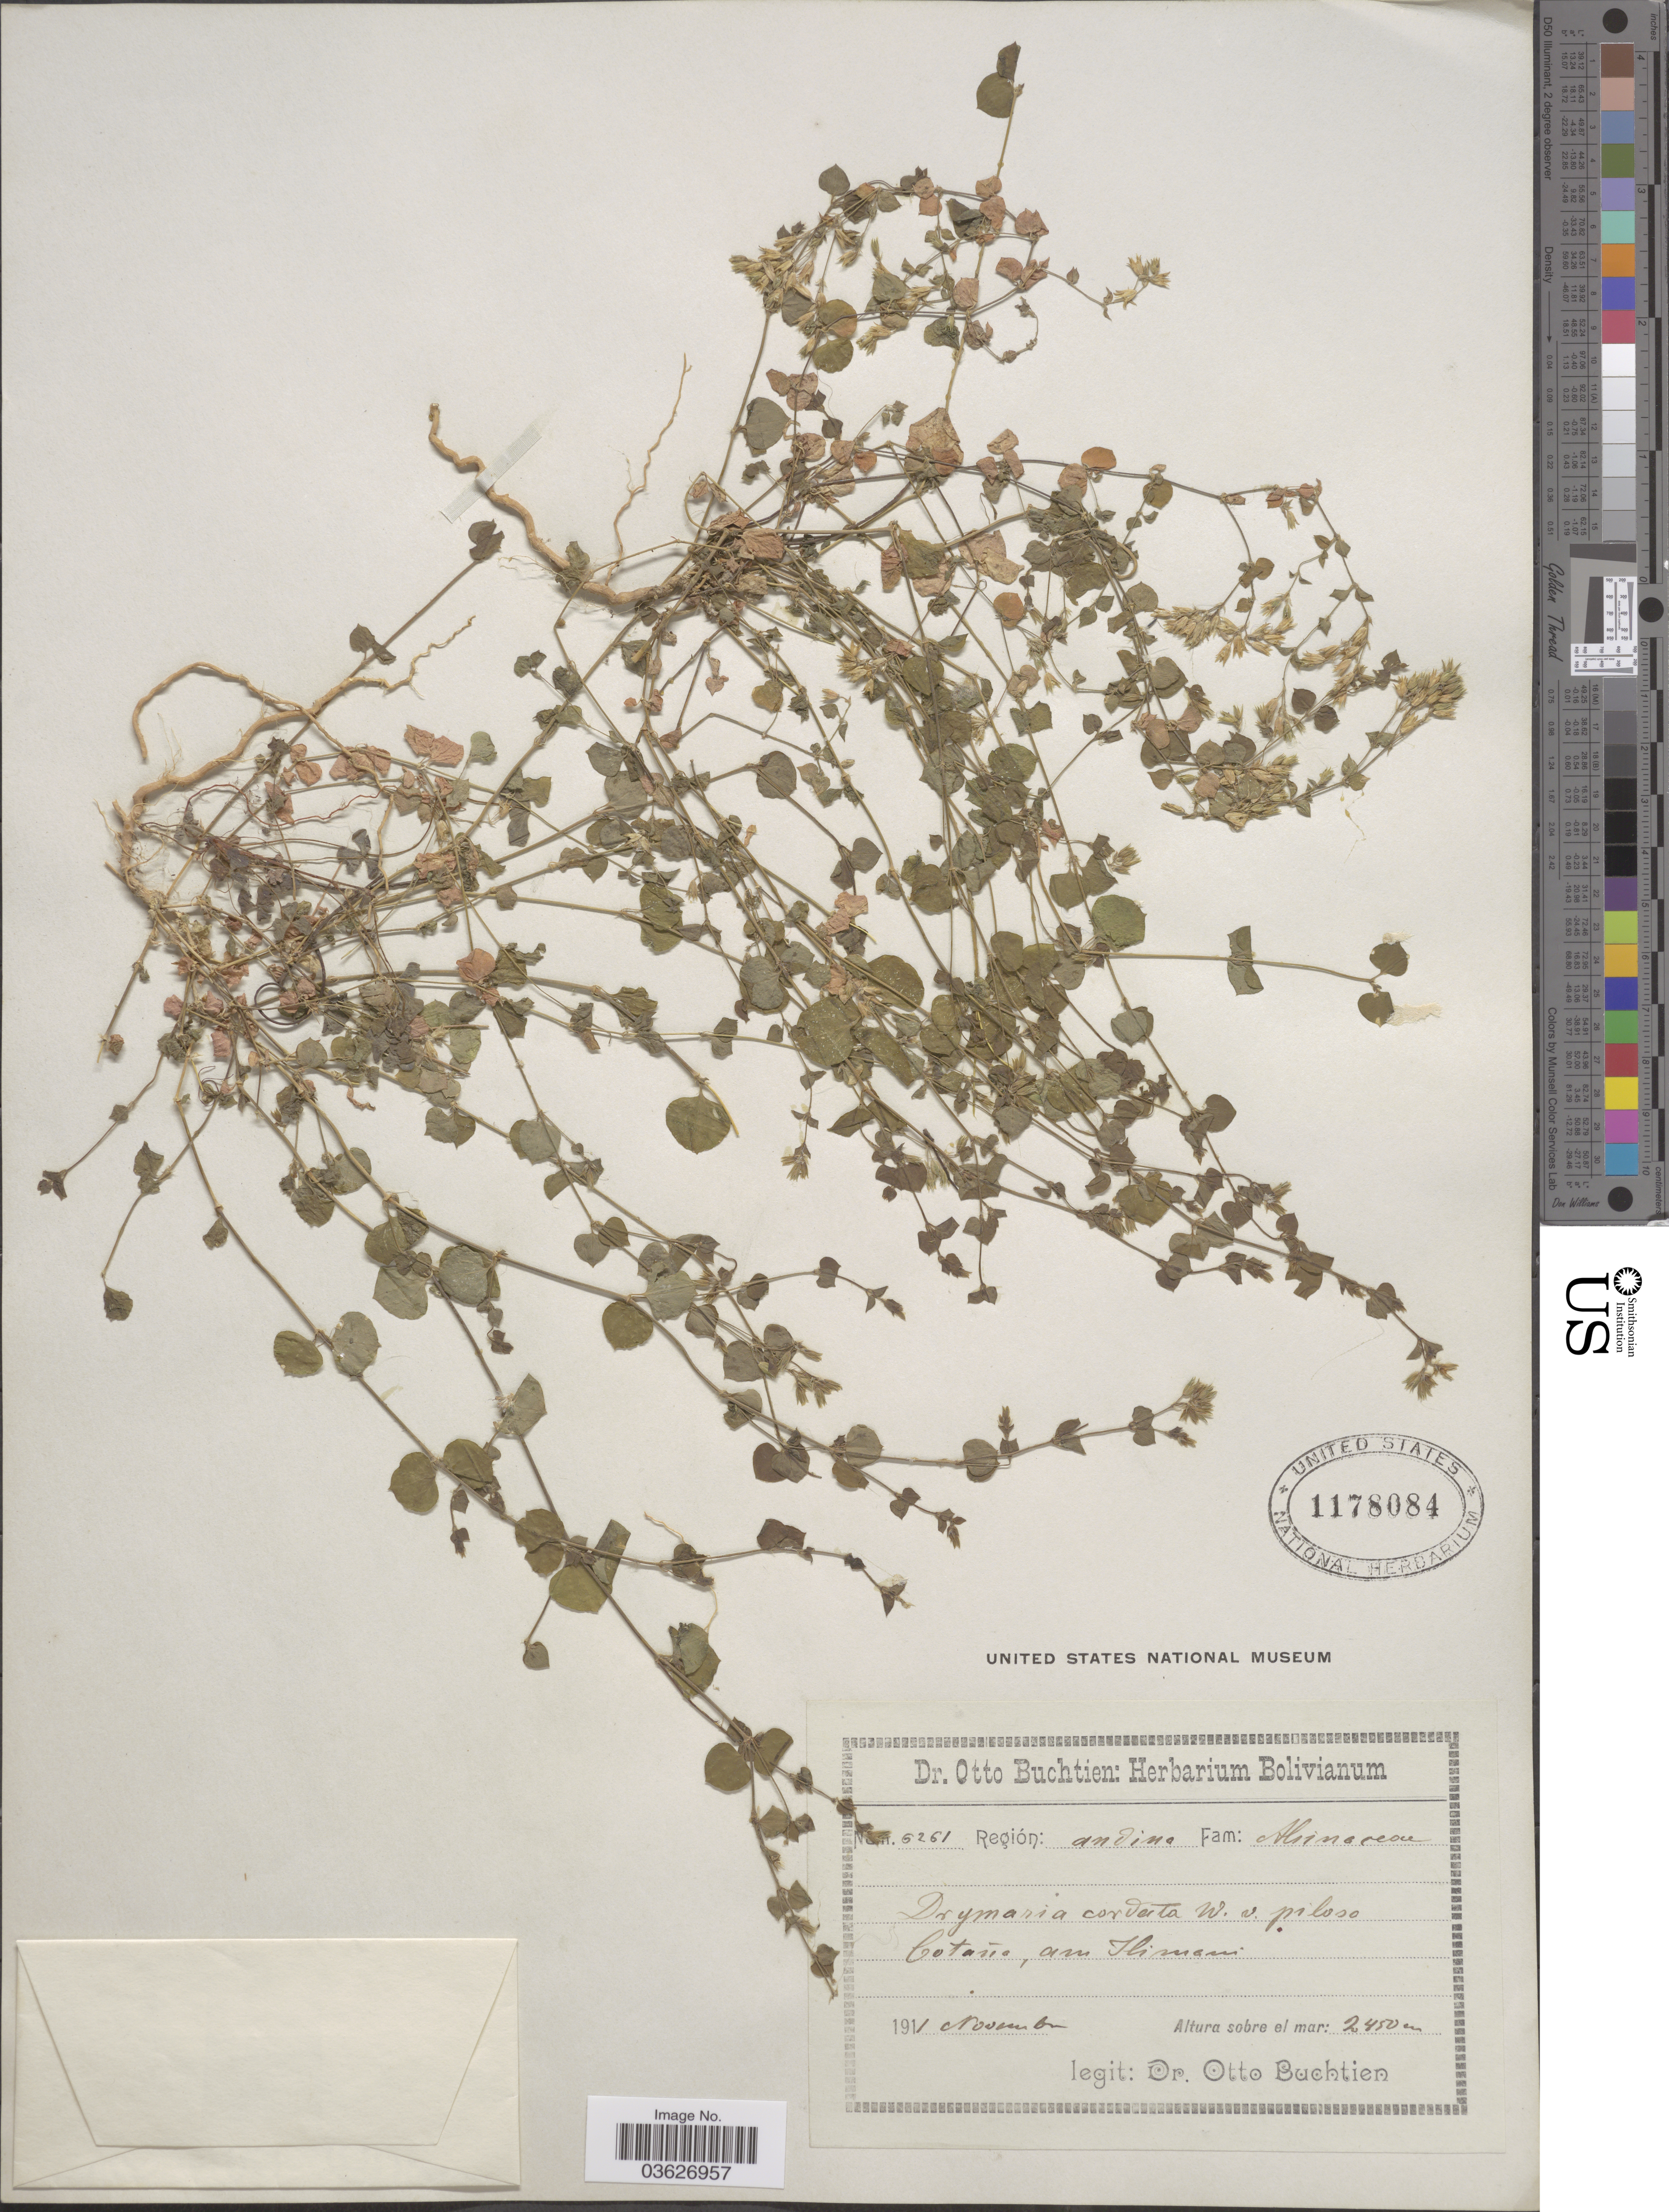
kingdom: Plantae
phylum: Tracheophyta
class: Magnoliopsida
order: Caryophyllales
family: Caryophyllaceae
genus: Drymaria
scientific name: Drymaria cordata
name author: (L.) Willd. ex Schult.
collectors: O. Buchtien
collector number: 5261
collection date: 1911-11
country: Bolivia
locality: Región andine. Cotaña, am Ilimani.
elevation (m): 2450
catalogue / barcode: US 1178084